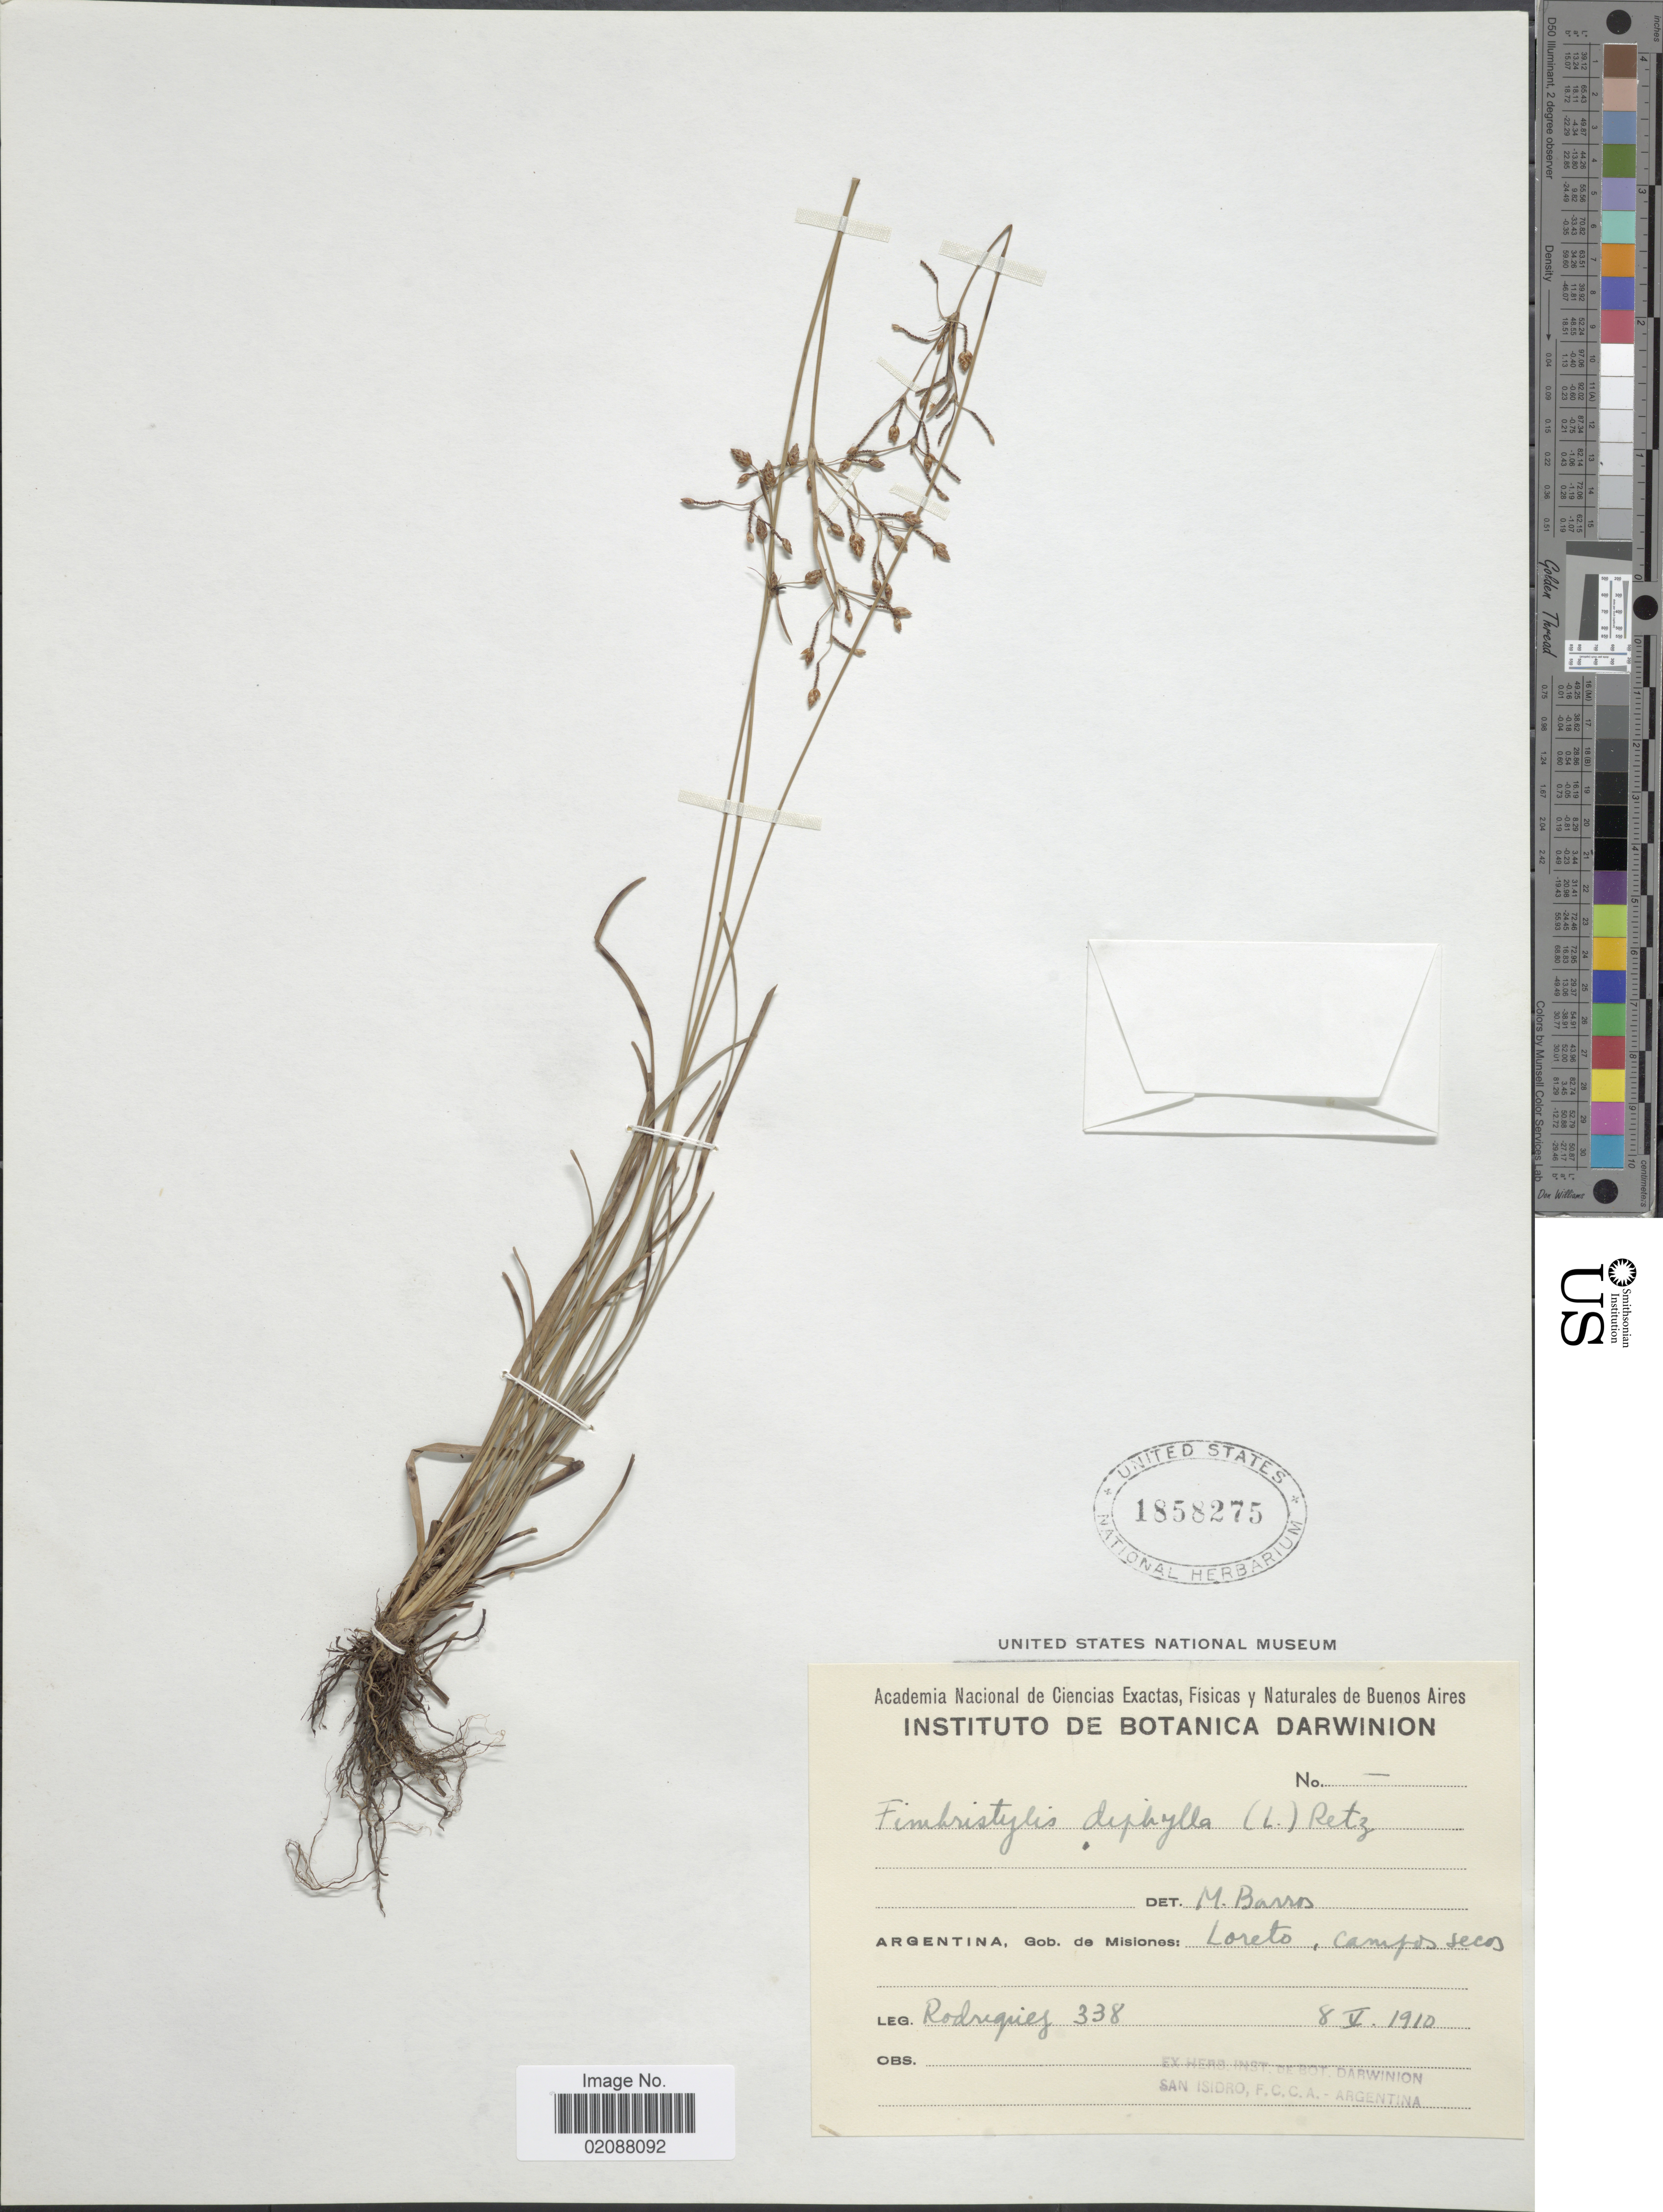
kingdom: Plantae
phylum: Tracheophyta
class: Liliopsida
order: Poales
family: Cyperaceae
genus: Fimbristylis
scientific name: Fimbristylis annua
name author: (All.) Roem. & Schult.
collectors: Rodriguez, --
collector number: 338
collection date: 1910-05-08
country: Argentina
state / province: Misiones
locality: Gob. de Misiones: Loreto, campos secos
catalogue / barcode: US 1858275